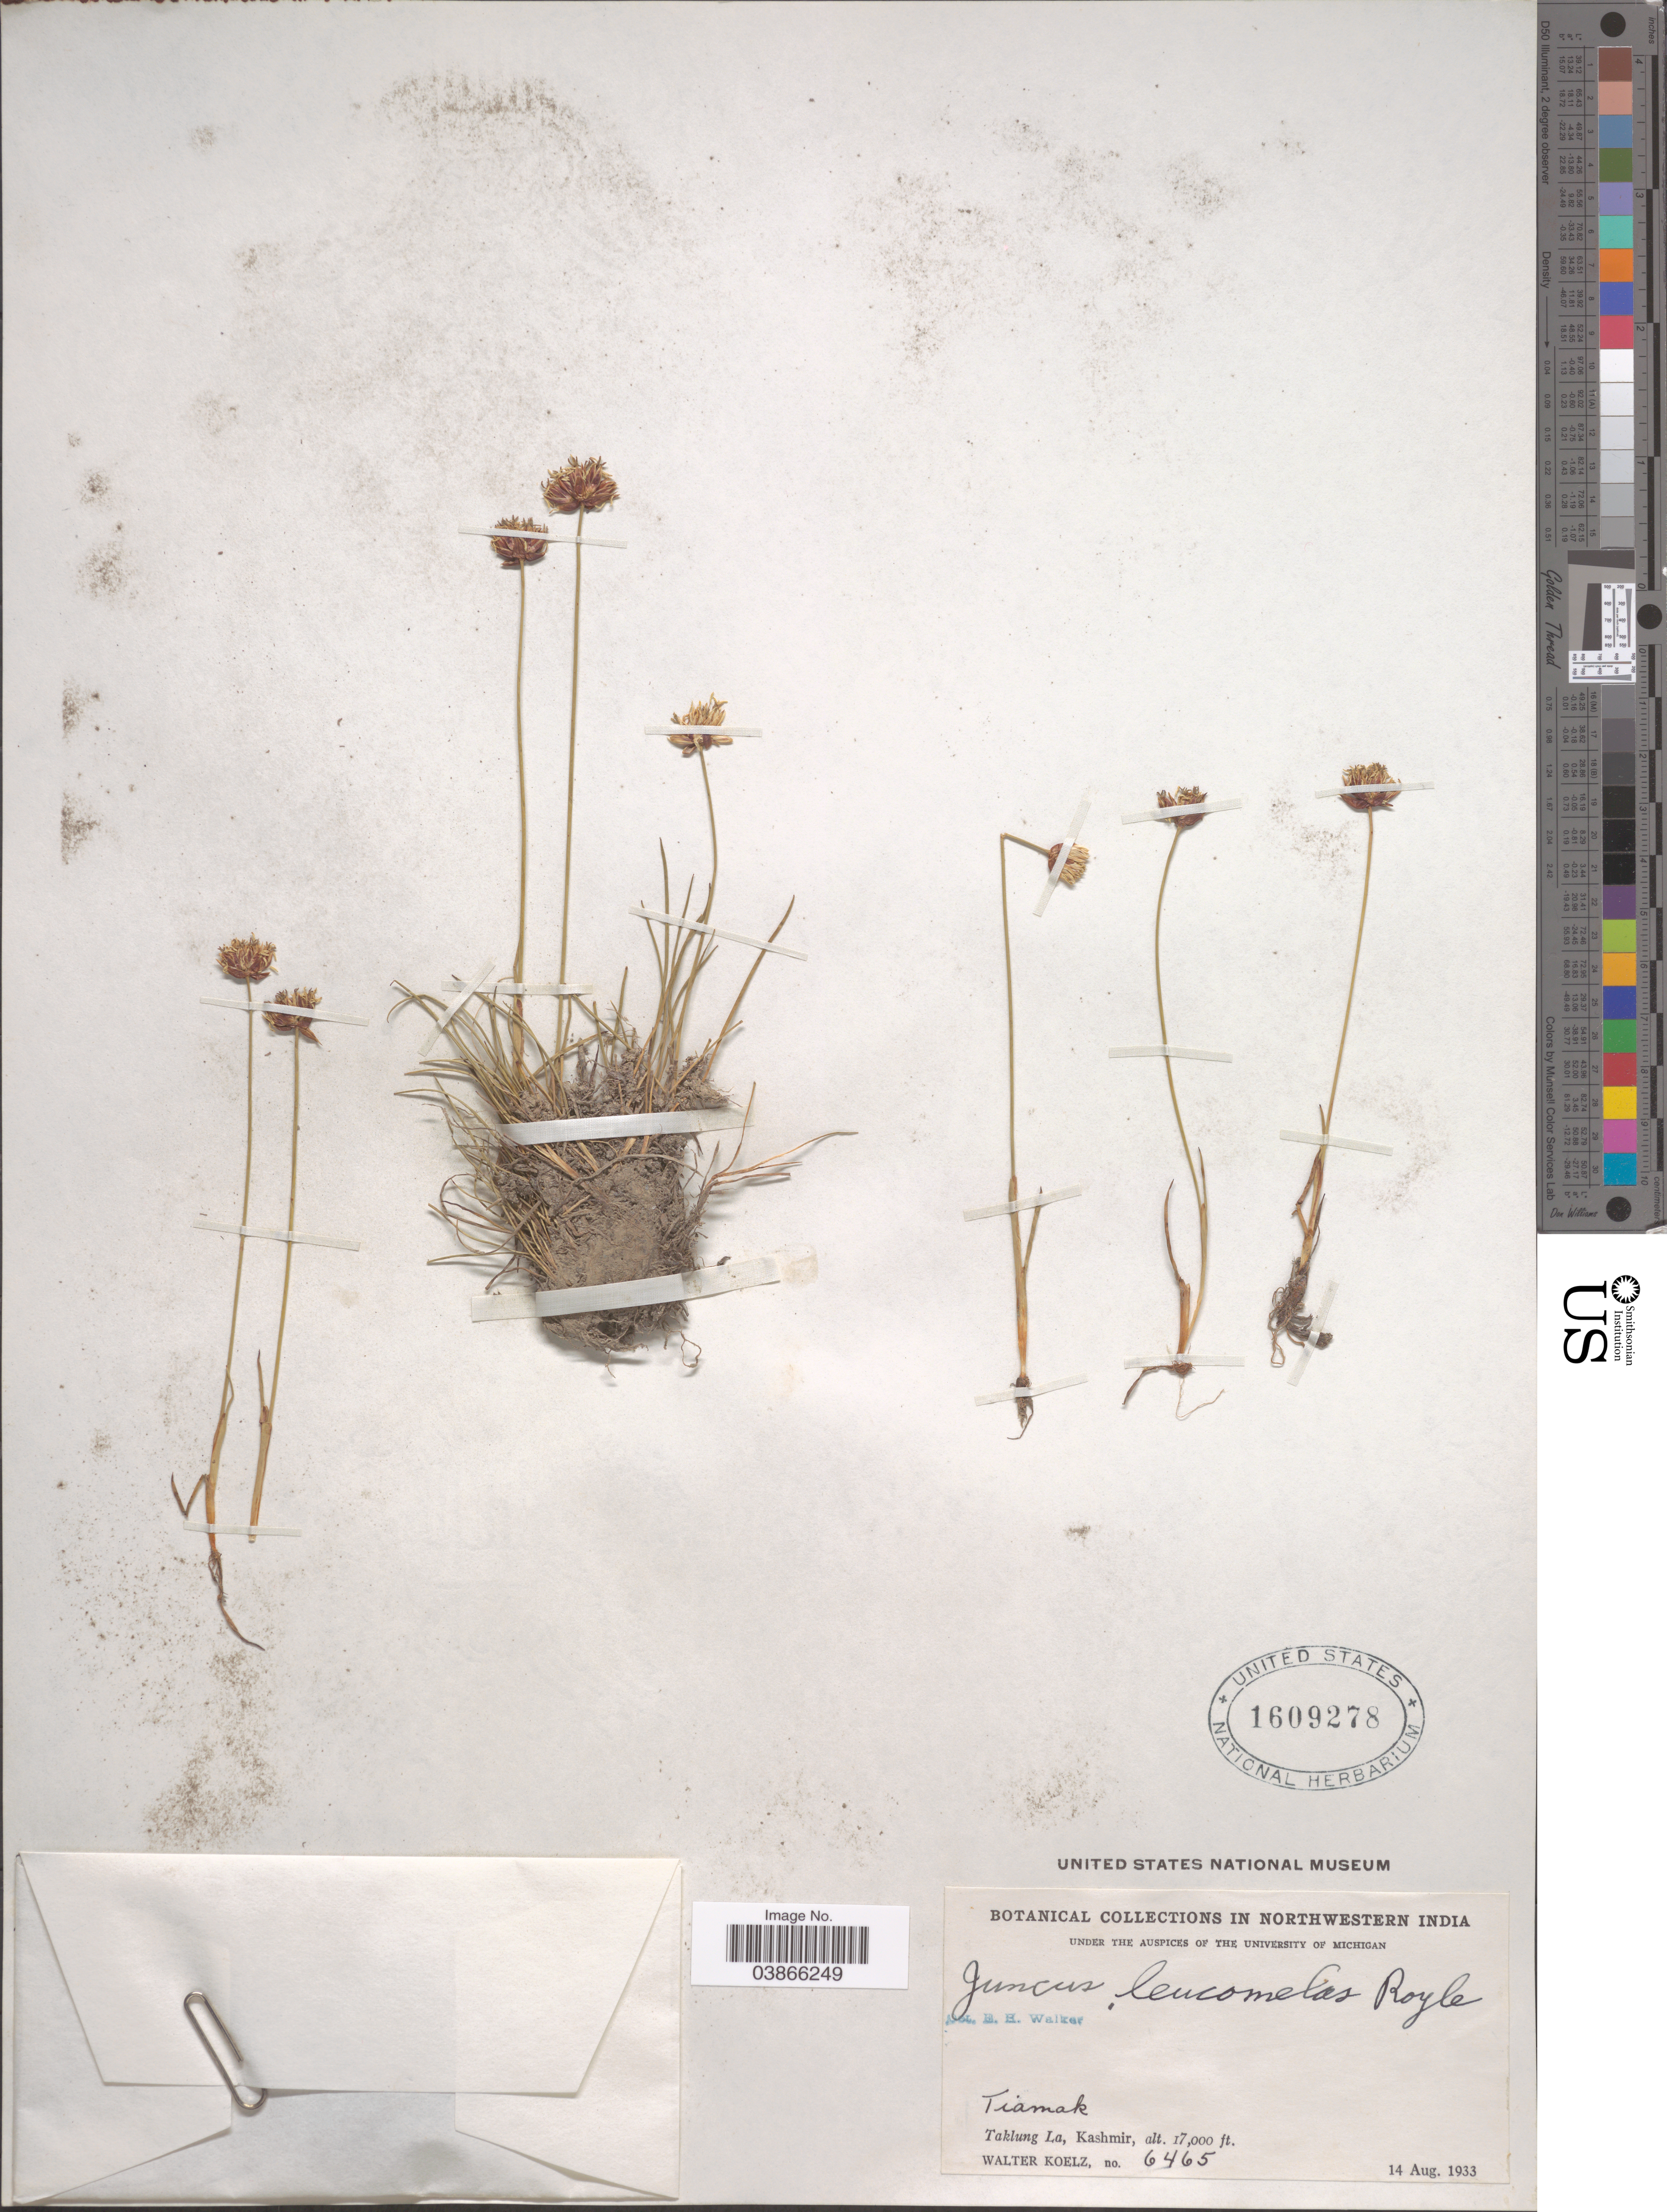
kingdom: Plantae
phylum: Tracheophyta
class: Liliopsida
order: Poales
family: Juncaceae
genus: Juncus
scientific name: Juncus leucomelas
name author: Royle ex D. Don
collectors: W. N. Koelz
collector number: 6465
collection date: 1933-08-14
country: India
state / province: Jammu and Kashmir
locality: Northwestern India. Tiamak. Taklung La, Kashmir.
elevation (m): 5182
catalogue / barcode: US 1609278